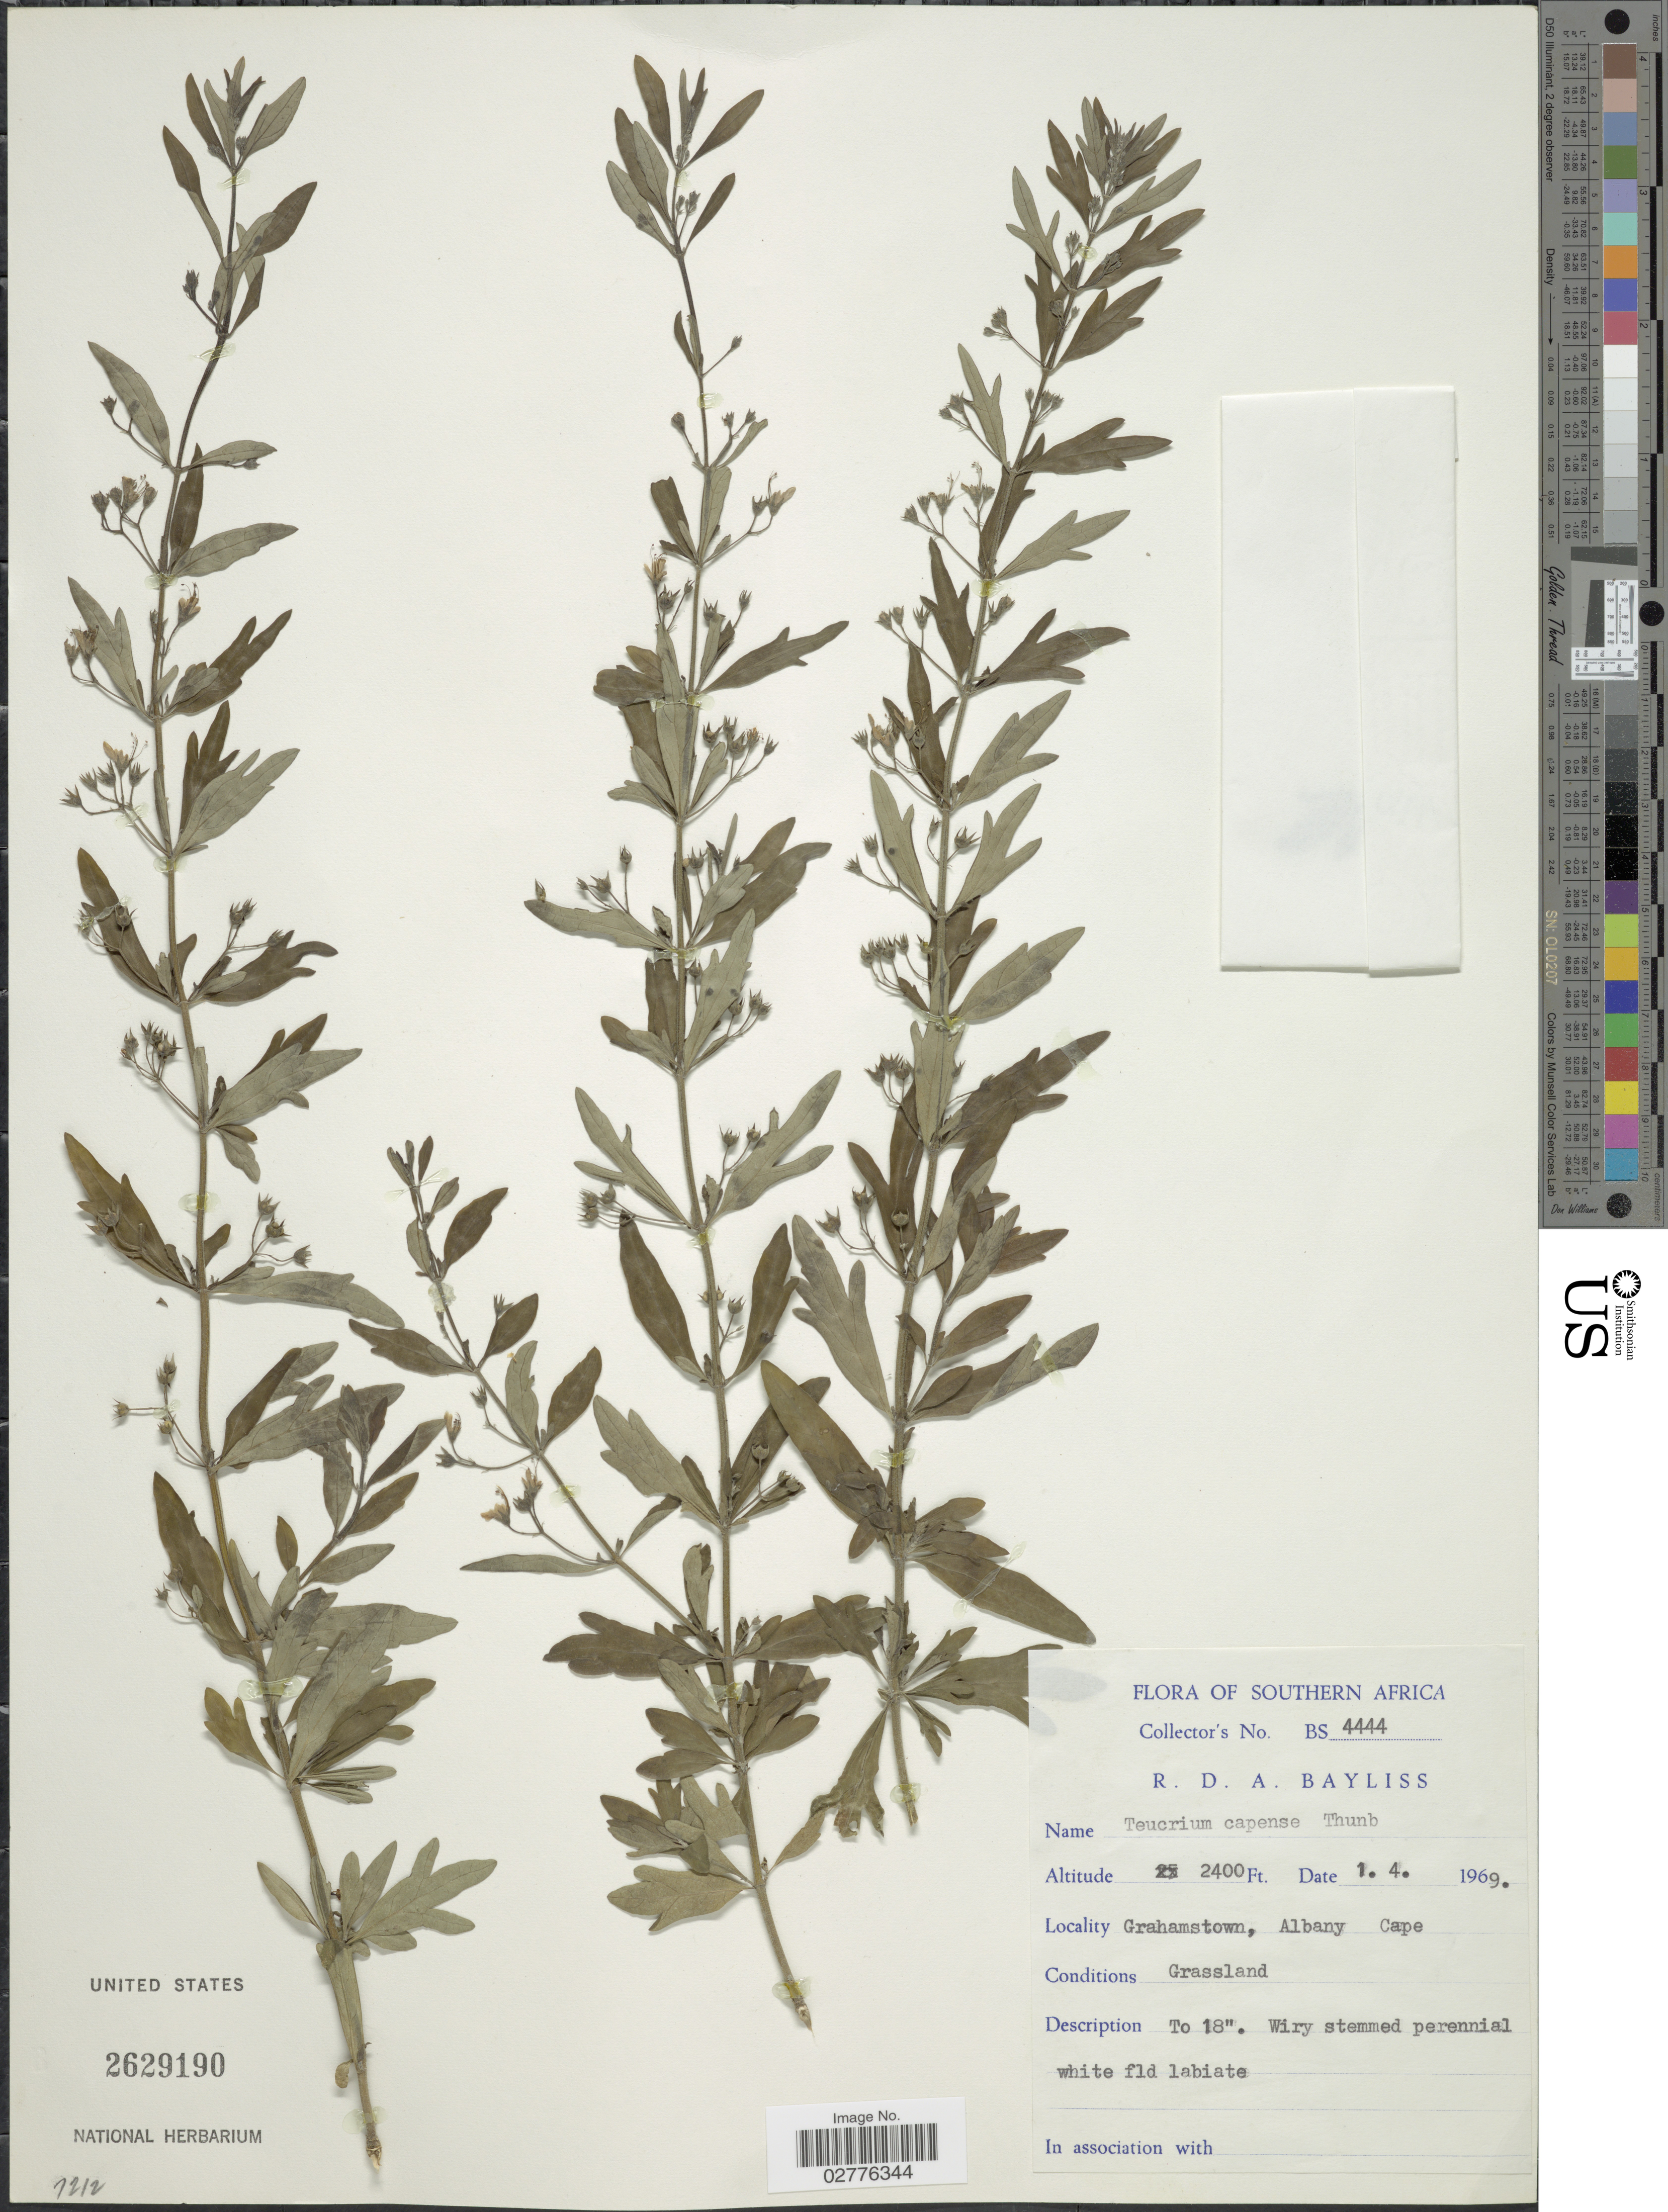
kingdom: Plantae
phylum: Tracheophyta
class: Magnoliopsida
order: Lamiales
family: Lamiaceae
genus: Teucrium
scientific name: Teucrium capense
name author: Thunb.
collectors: R. Bayliss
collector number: BS4444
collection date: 1969-04-01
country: South Africa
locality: Southern Africa, Grahamstown, Albany Cape.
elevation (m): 732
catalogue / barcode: US 2629190